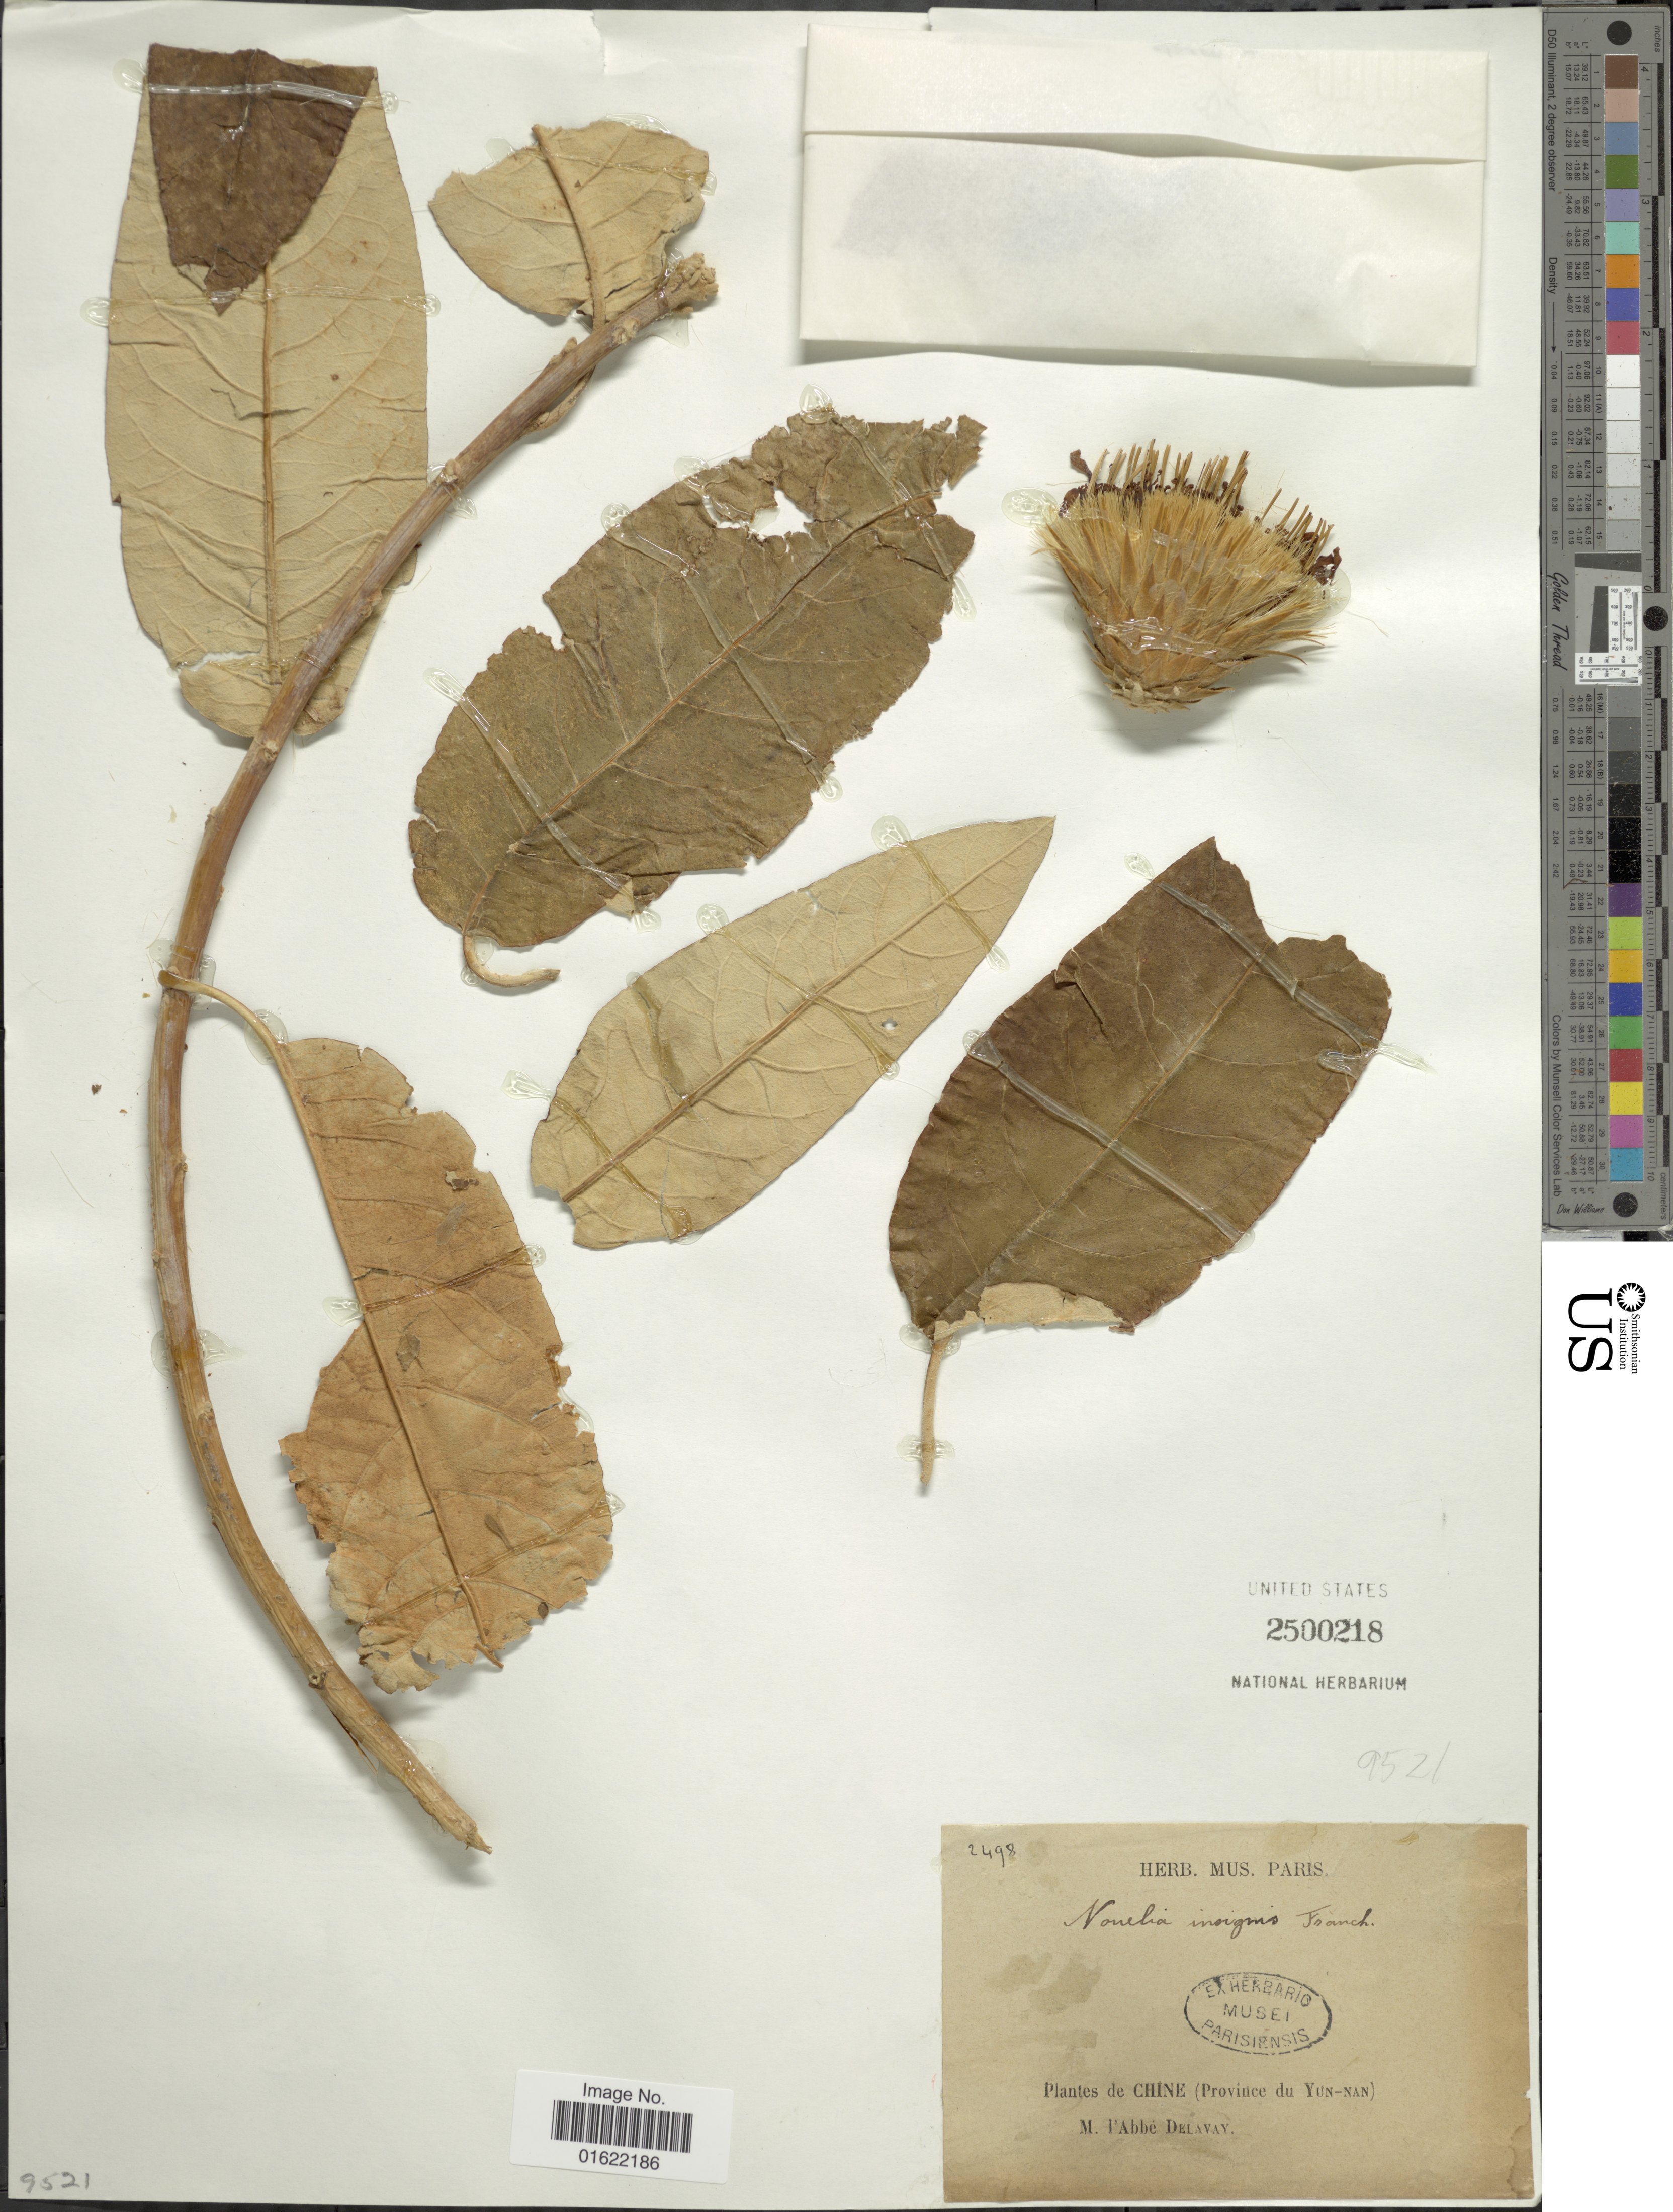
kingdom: Plantae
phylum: Tracheophyta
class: Magnoliopsida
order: Asterales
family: Asteraceae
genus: Nouelia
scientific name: Nouelia insignis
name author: Franch.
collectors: M. Delavay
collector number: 2498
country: China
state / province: Yunnan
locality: Chine (Province du Yun-nan)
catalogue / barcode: US 2500218